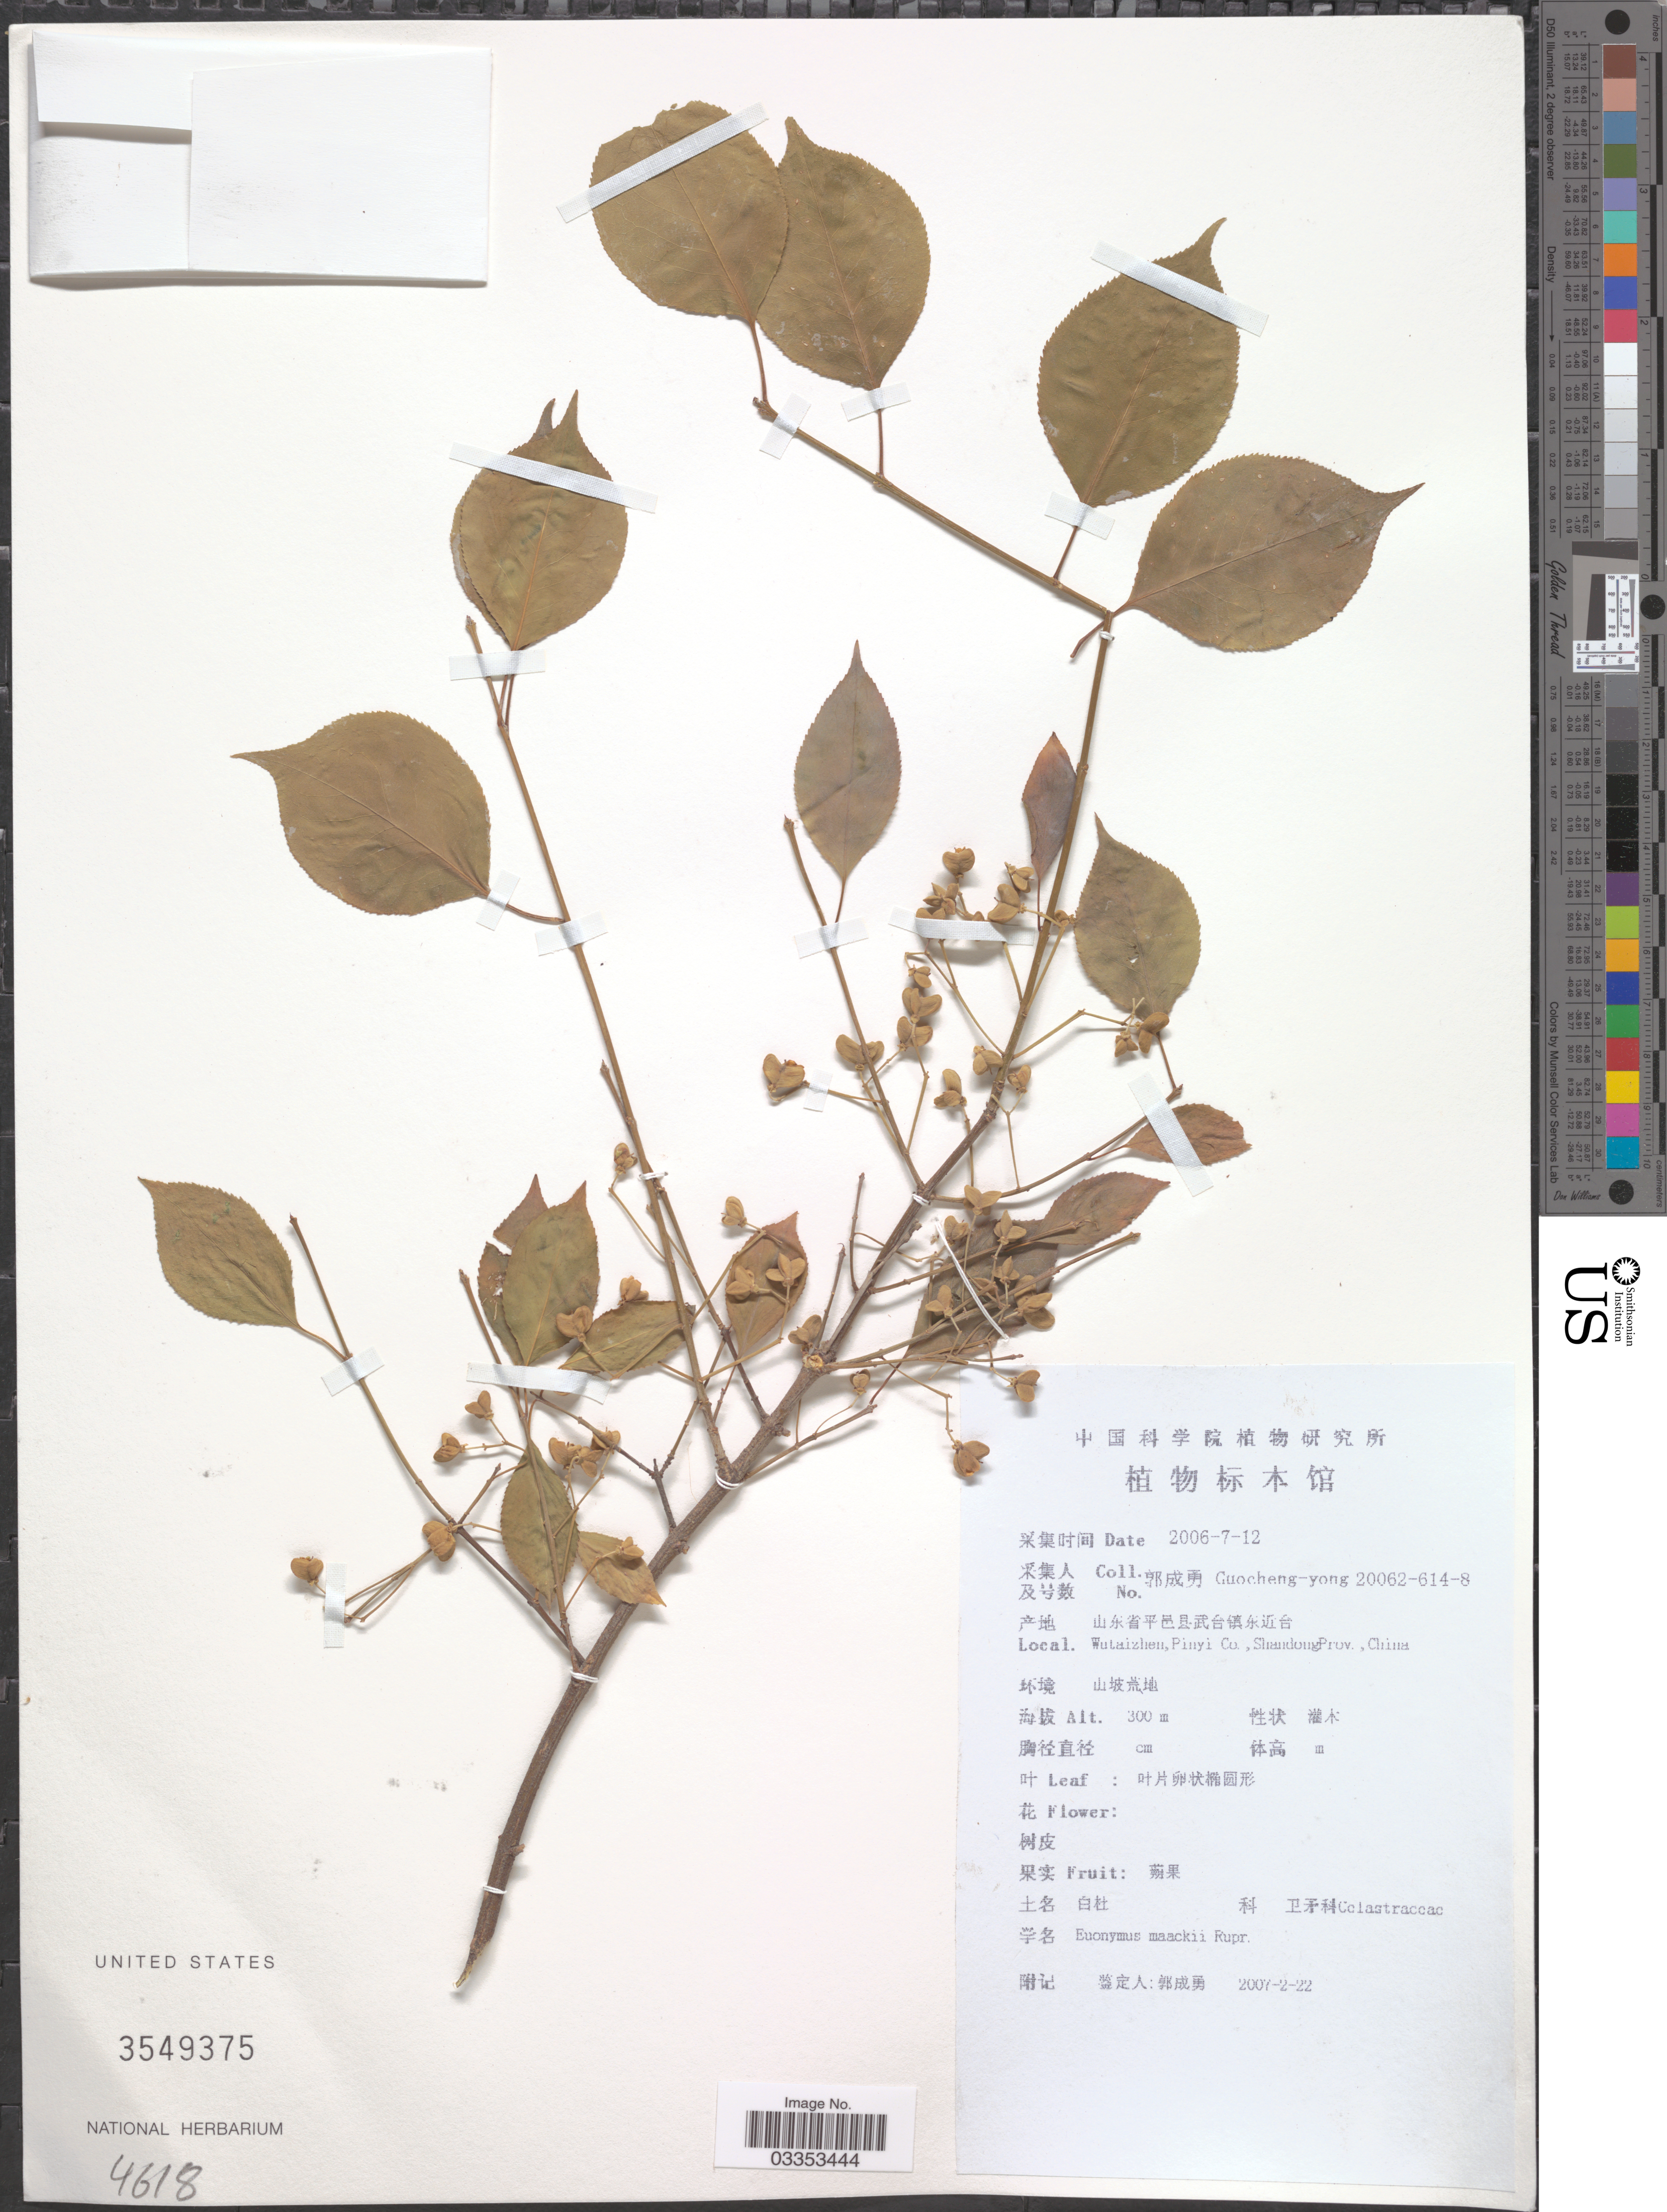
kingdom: Plantae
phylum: Tracheophyta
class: Magnoliopsida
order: Celastrales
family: Celastraceae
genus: Euonymus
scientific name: Euonymus maackii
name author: Rupr.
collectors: Guo cheng-yong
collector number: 20062-614-8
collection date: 2006-07-12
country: China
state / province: Shandong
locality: Wutaizhen, Pinyu Co.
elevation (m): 300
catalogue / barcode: US 3549375